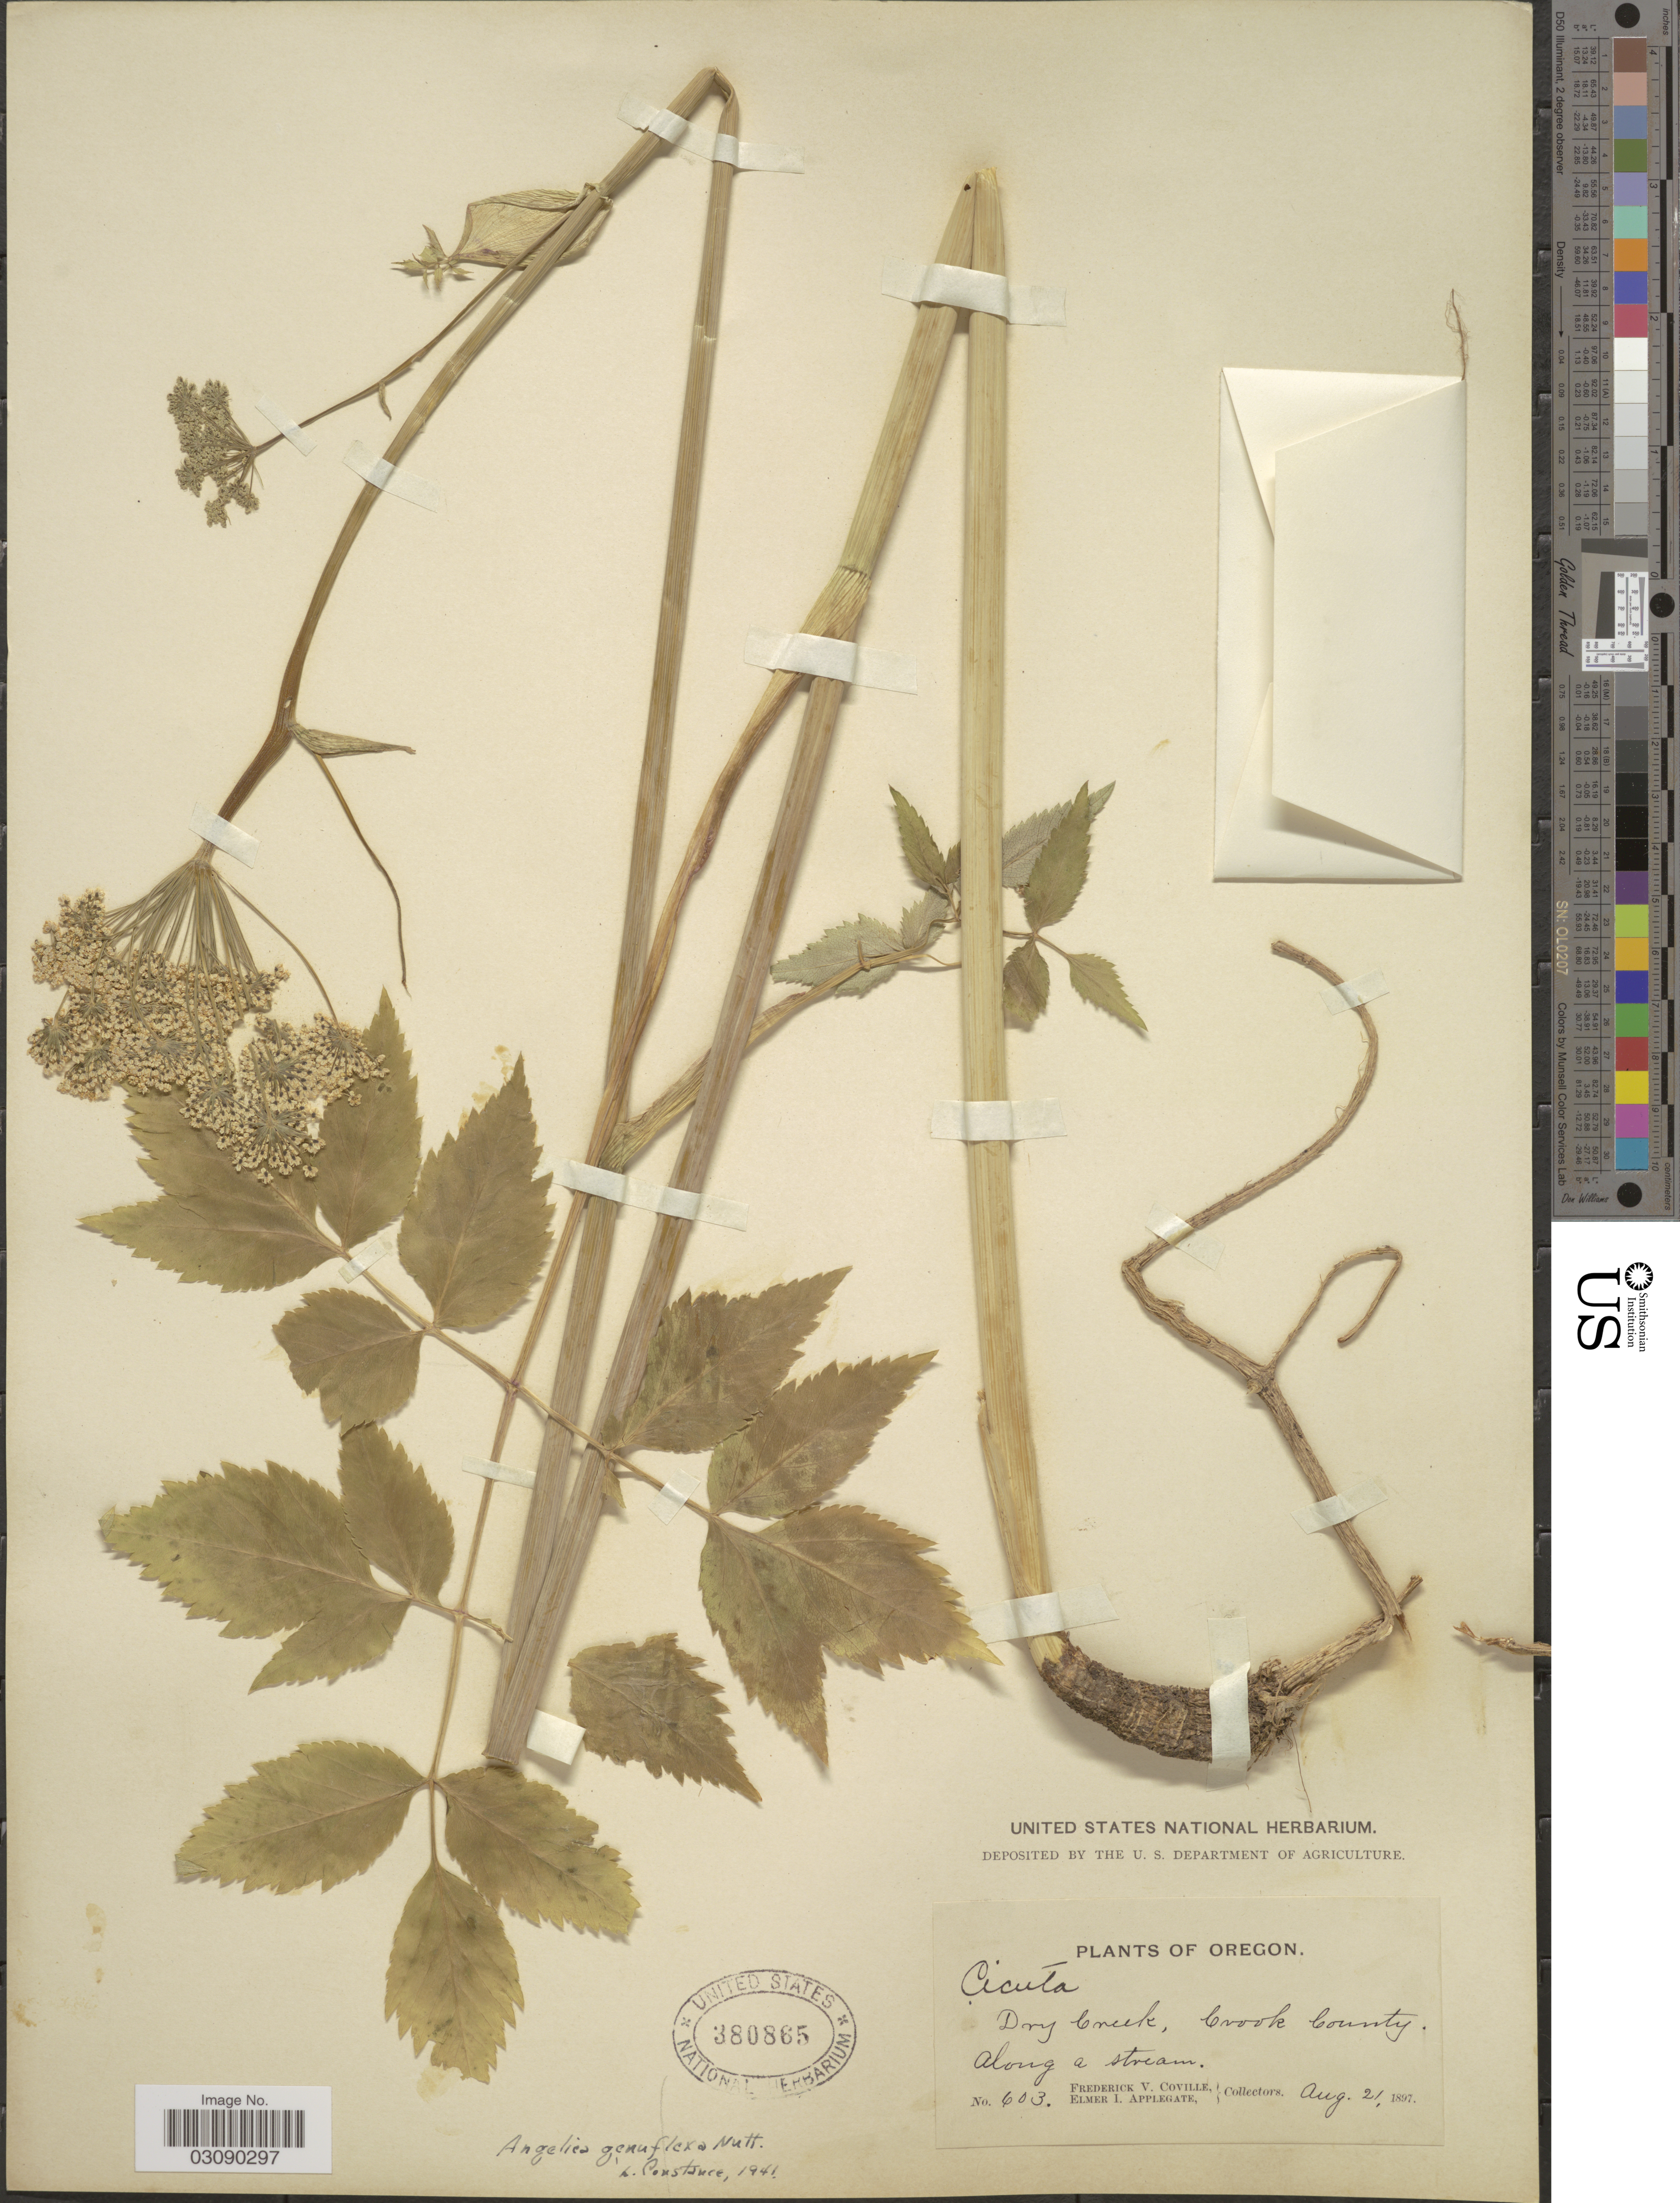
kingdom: Plantae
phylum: Tracheophyta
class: Magnoliopsida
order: Apiales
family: Apiaceae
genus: Angelica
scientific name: Angelica genuflexa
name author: Nutt.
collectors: F. V. Coville & E. I. Applegate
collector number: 603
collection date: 1897-08-21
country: United States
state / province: Oregon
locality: Dry Creek, Crook County.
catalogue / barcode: US 380865